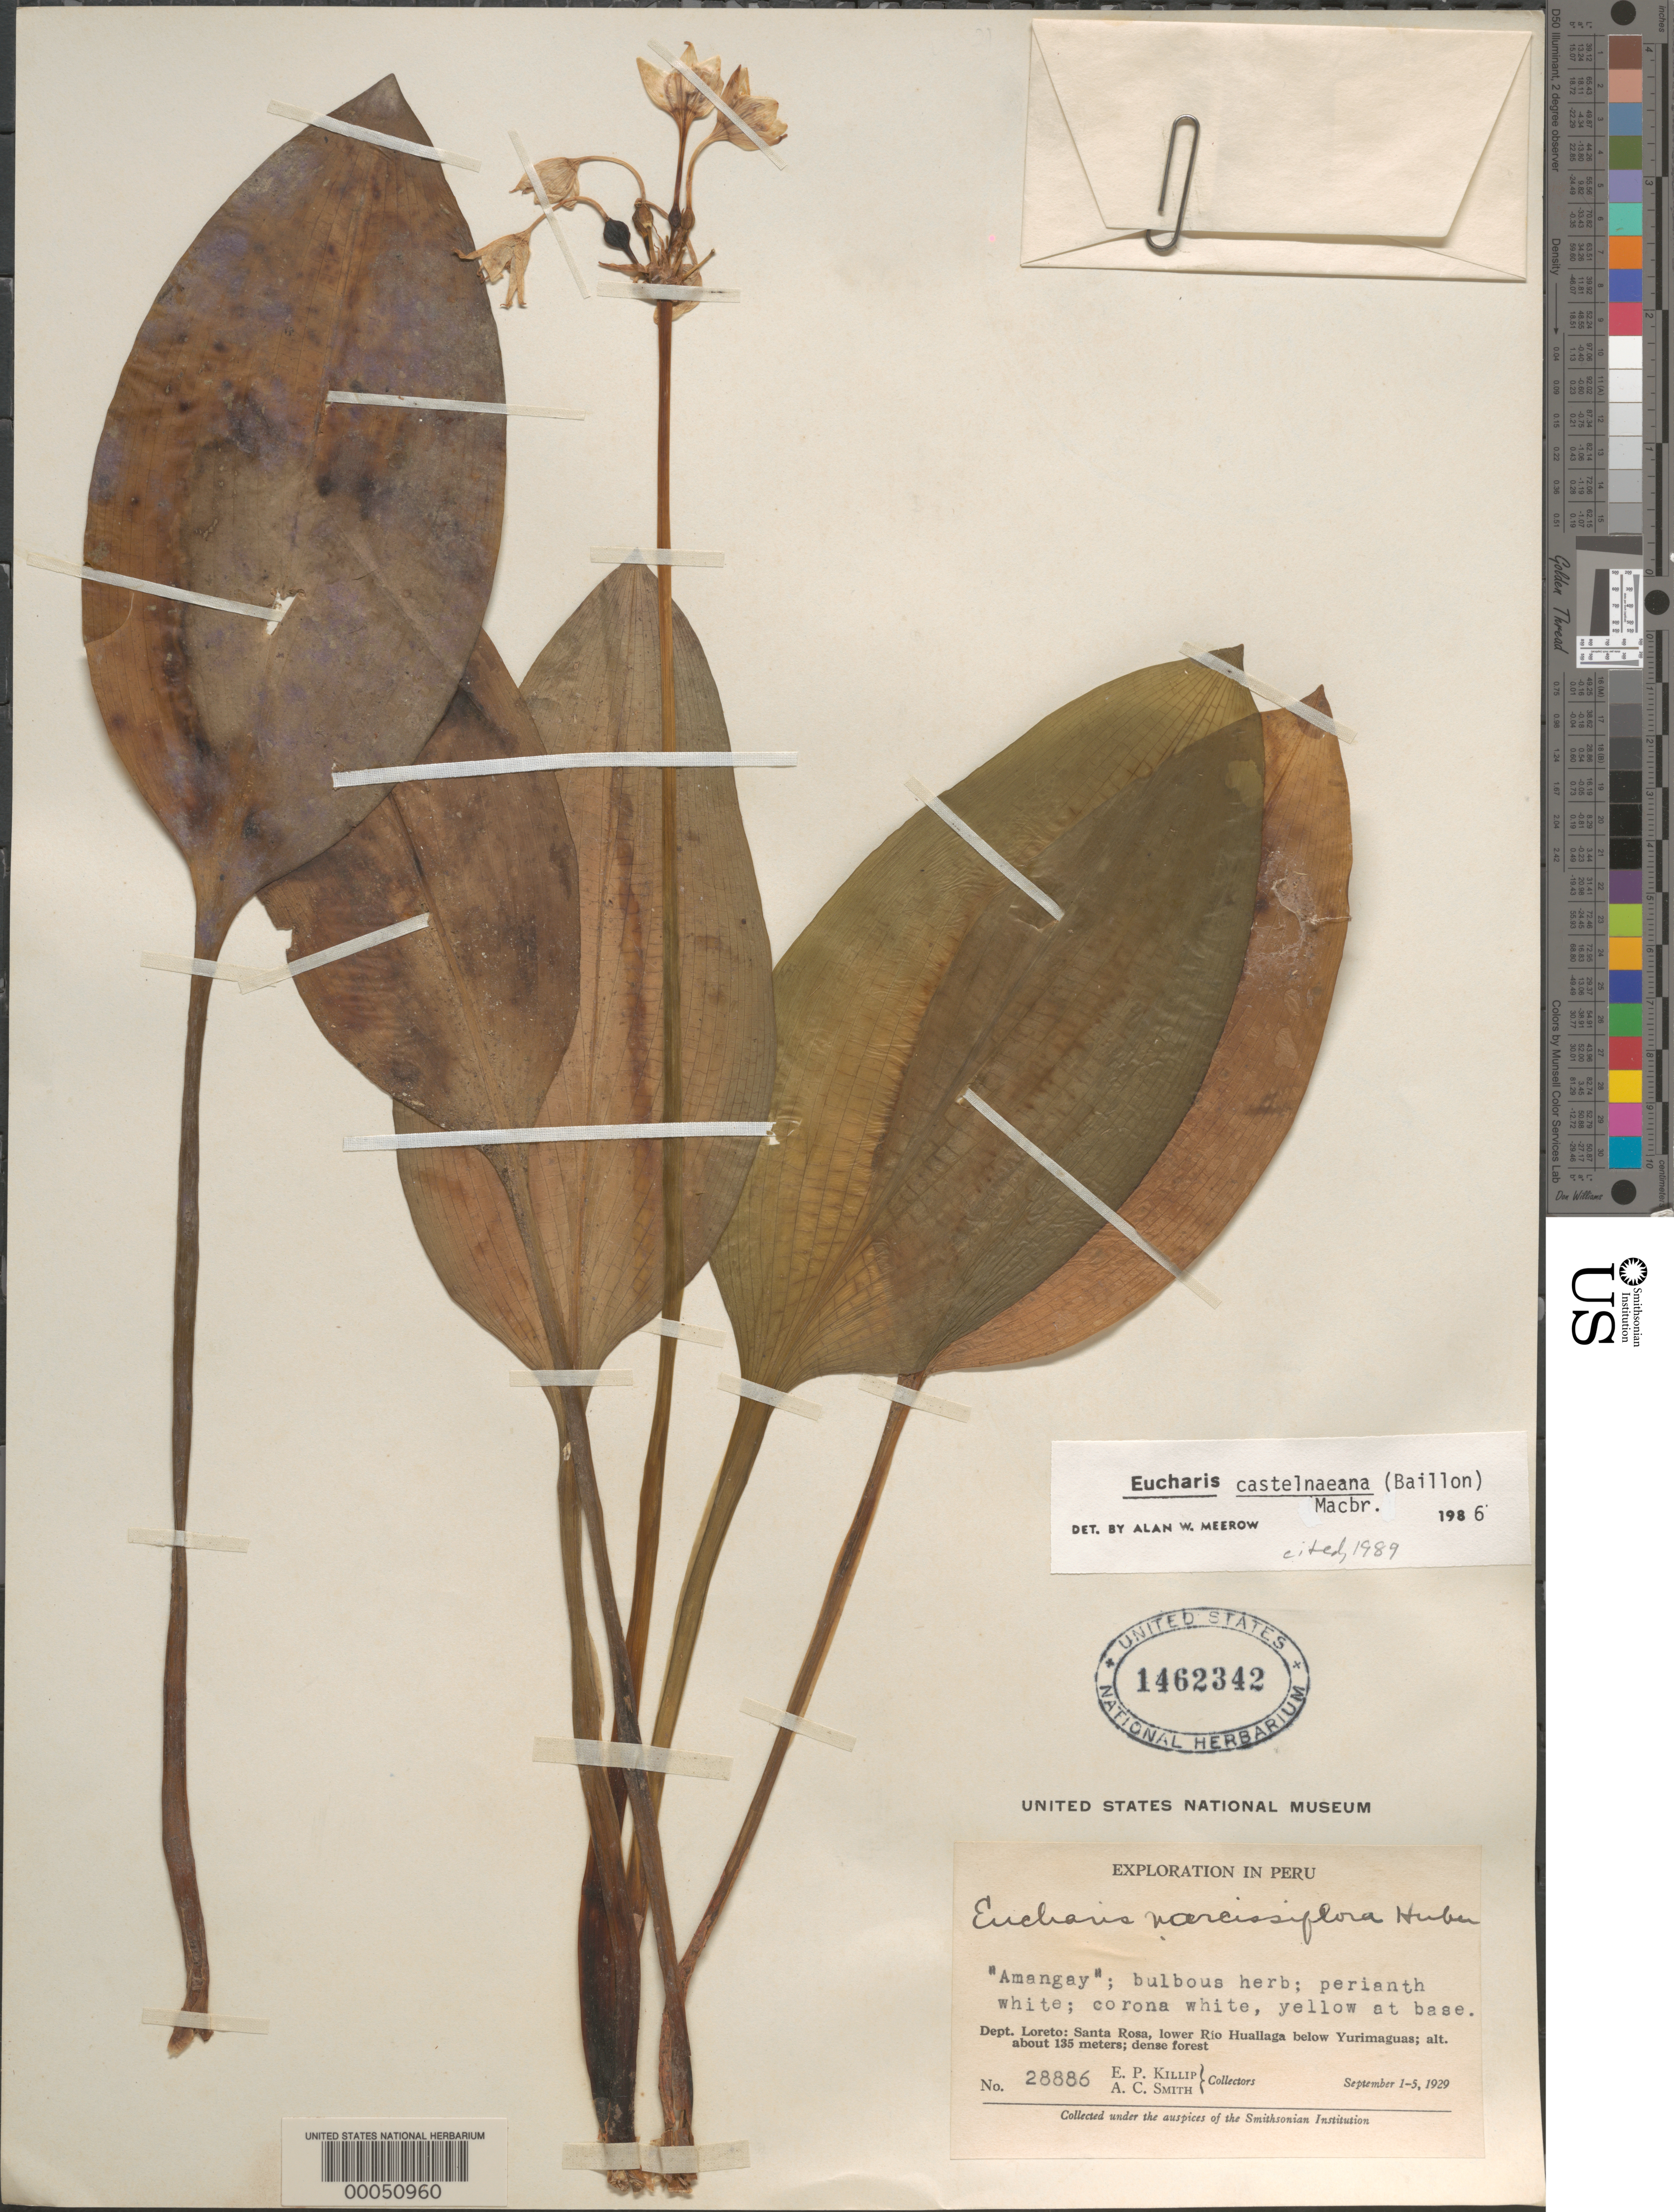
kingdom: Plantae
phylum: Tracheophyta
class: Liliopsida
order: Asparagales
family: Amaryllidaceae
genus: Eucharis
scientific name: Eucharis castelnaeana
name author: (Baill.) J.F. Macbr.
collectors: E. P. Killip & A. C. Smith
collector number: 28886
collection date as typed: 01 Sep 1929 to 05 Sep 1929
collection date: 1929-09-01/1929-09-05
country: Peru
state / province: Loreto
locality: Santa Rosa, lower Rio Huallaga below Yurimaguas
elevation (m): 135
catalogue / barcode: US 1462342